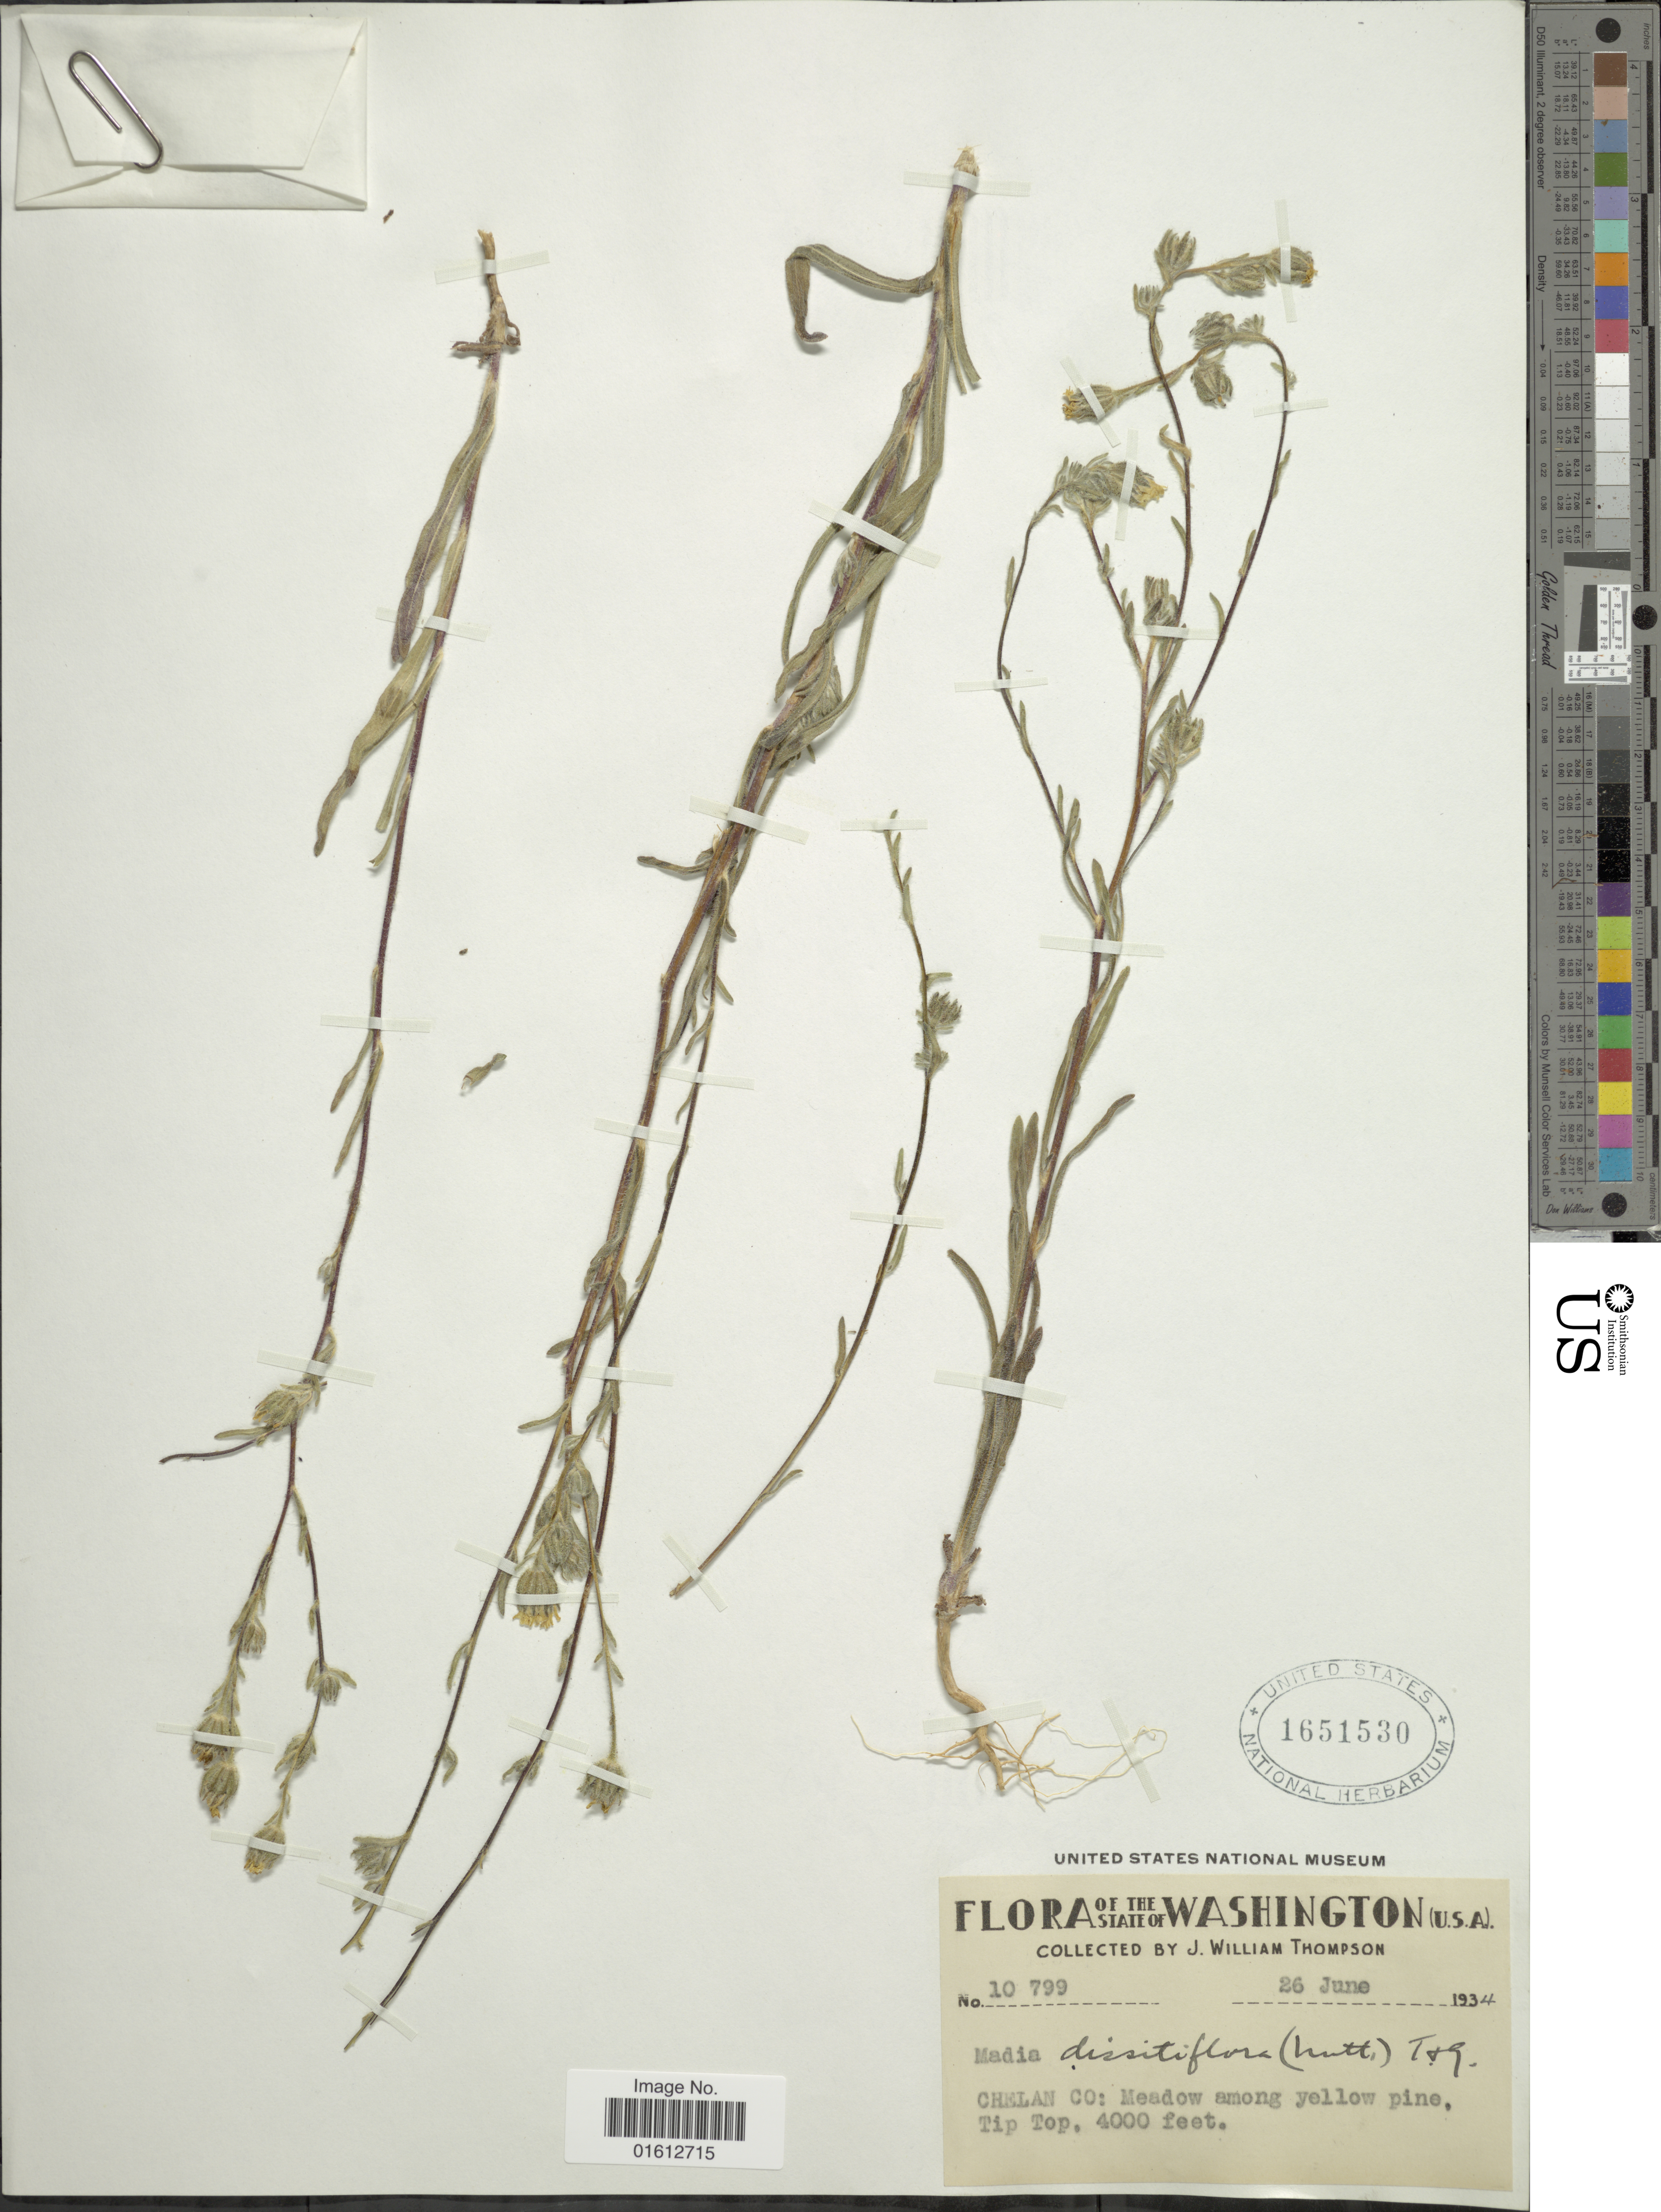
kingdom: Plantae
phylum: Tracheophyta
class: Magnoliopsida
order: Asterales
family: Asteraceae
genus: Madia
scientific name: Madia gracilis subsp. gracilis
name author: (Sm.) D.D. Keck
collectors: J. W. Thompson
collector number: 10799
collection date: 1934-06-26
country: United States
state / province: Washington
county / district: Chelan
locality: Meadow among yellow pine, Tip Top.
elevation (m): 1219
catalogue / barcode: US 1651530